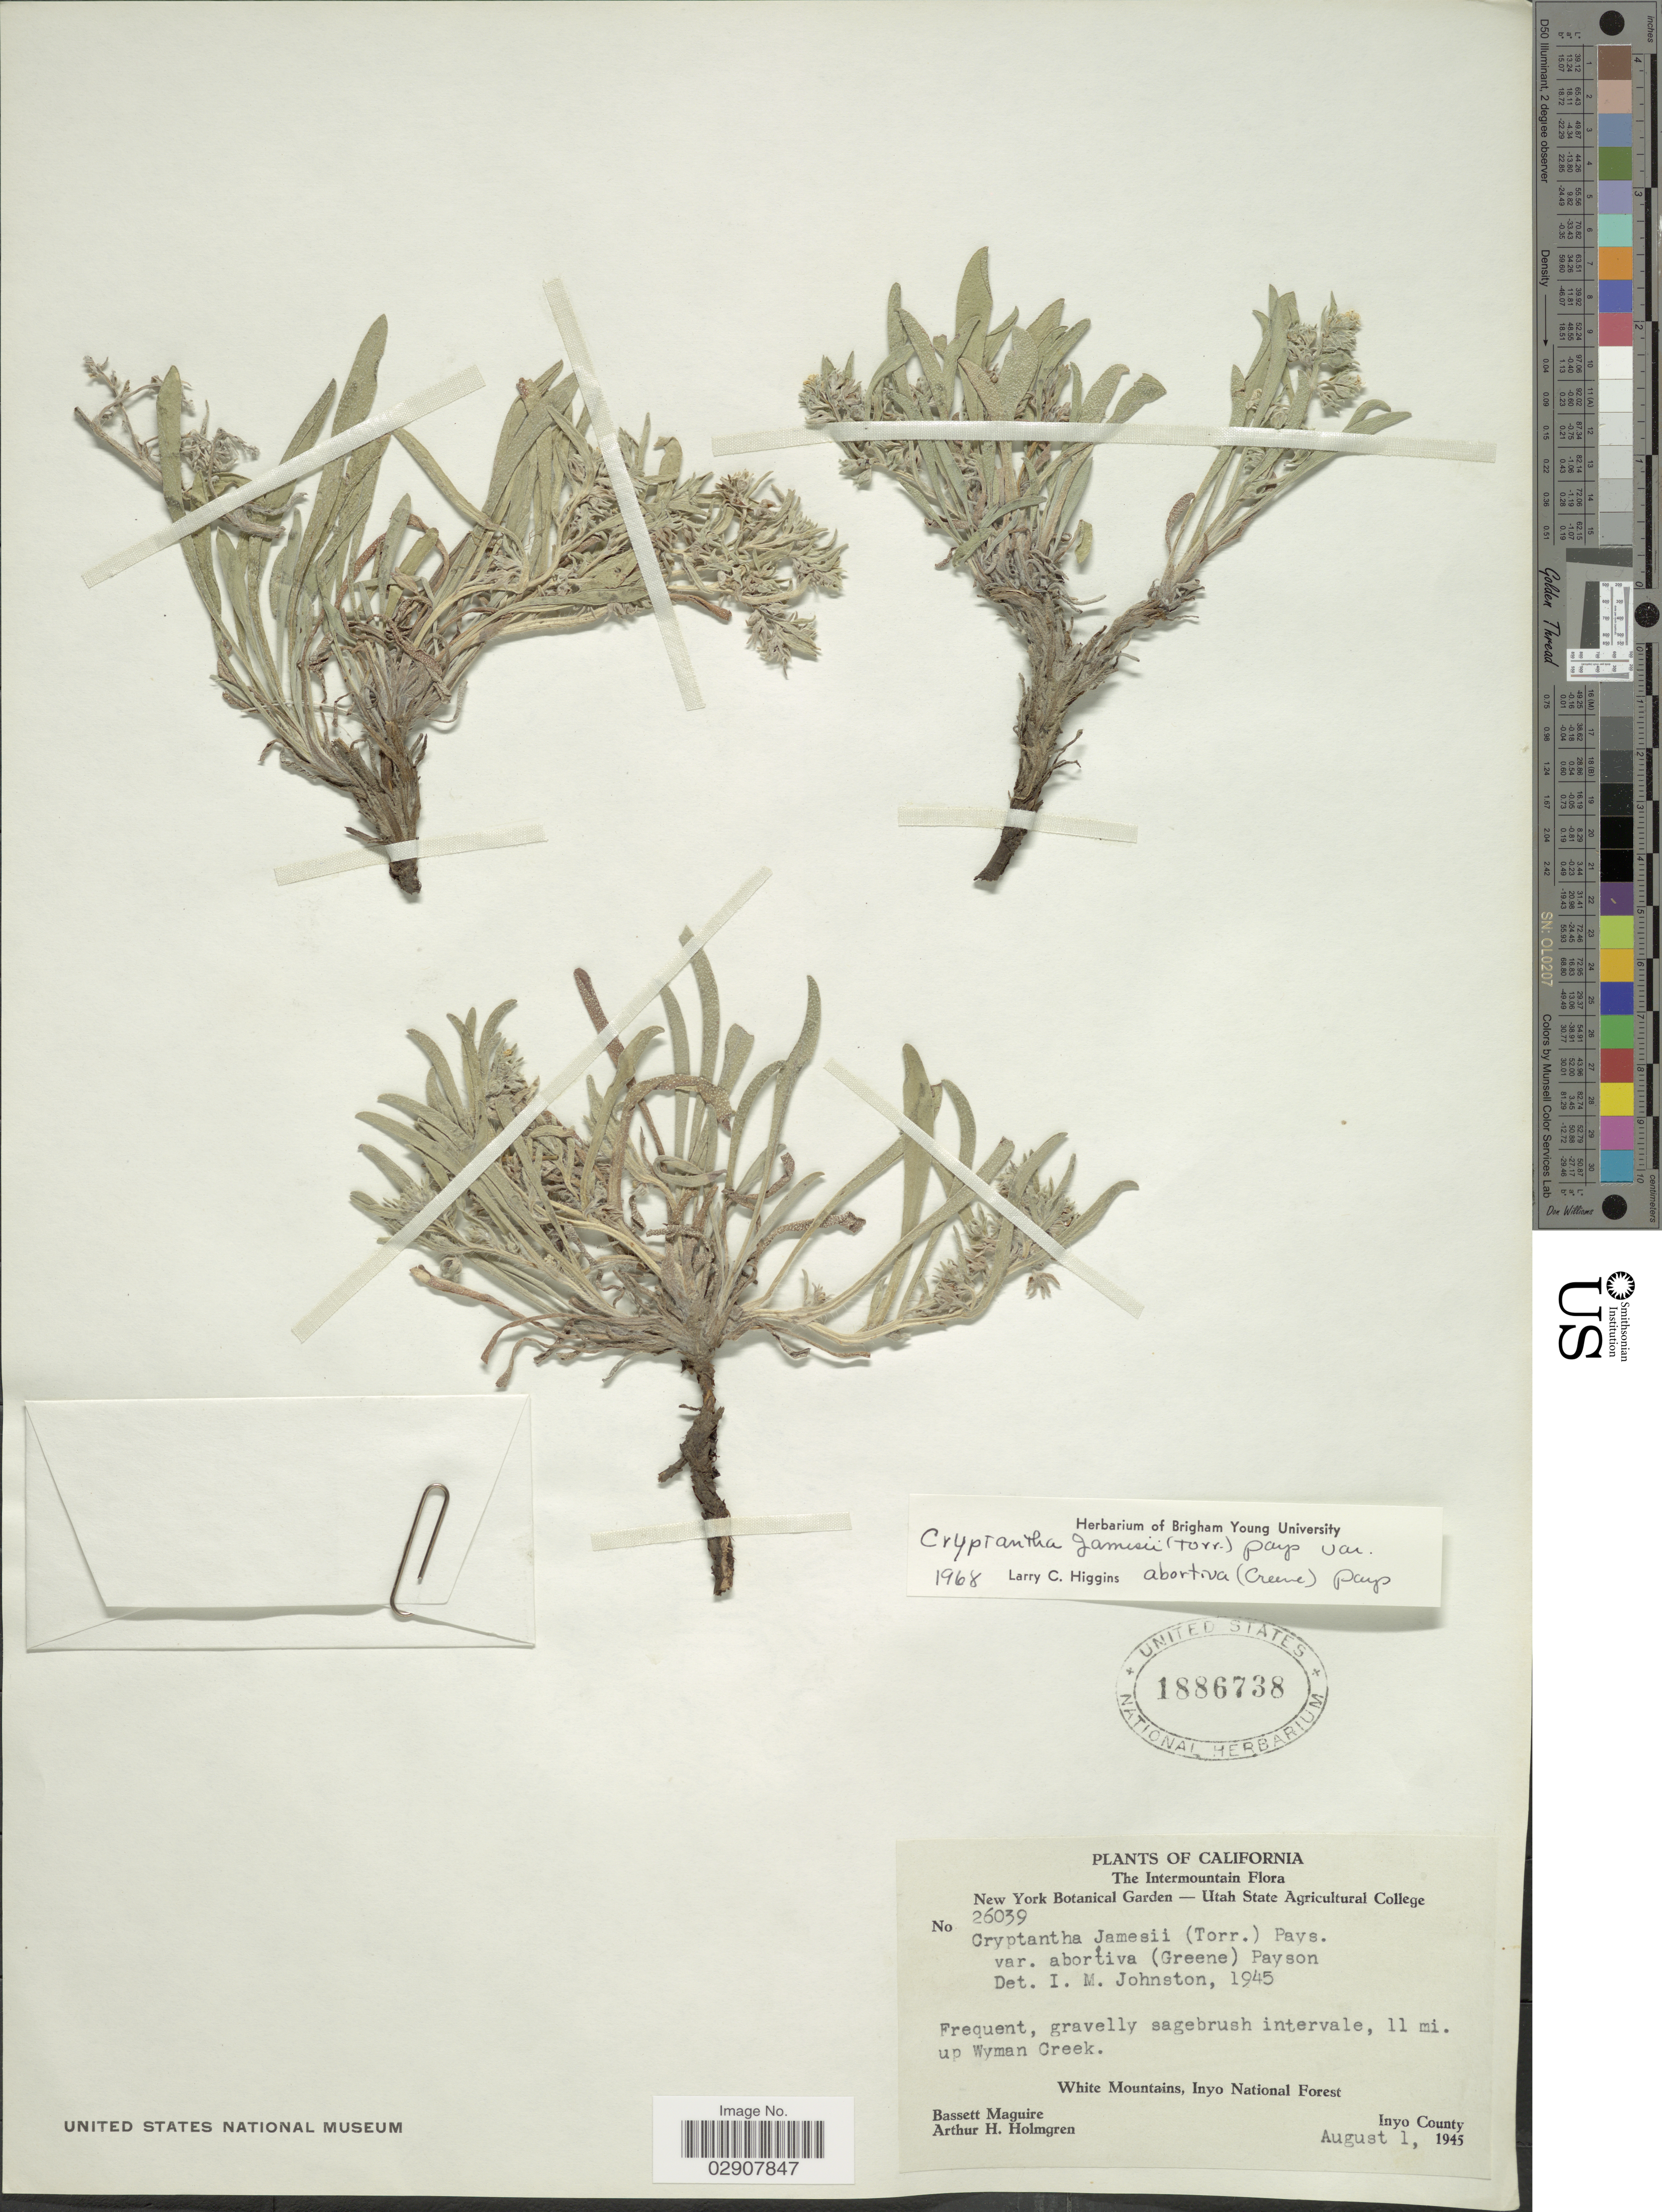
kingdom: Plantae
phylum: Tracheophyta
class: Magnoliopsida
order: Boraginales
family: Boraginaceae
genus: Cryptantha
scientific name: Cryptantha jamesii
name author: (Torr.) Payson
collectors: B. Maguire & A. H. Holmgren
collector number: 26039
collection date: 1945-08-01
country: United States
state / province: California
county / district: Inyo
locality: Frequent, gravelly sagebrush intervale, 11 mi. up Wyman Creek. White Mountains, Inyo National Forest. Inyo County. The Intermountain. California.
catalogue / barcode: US 1886738